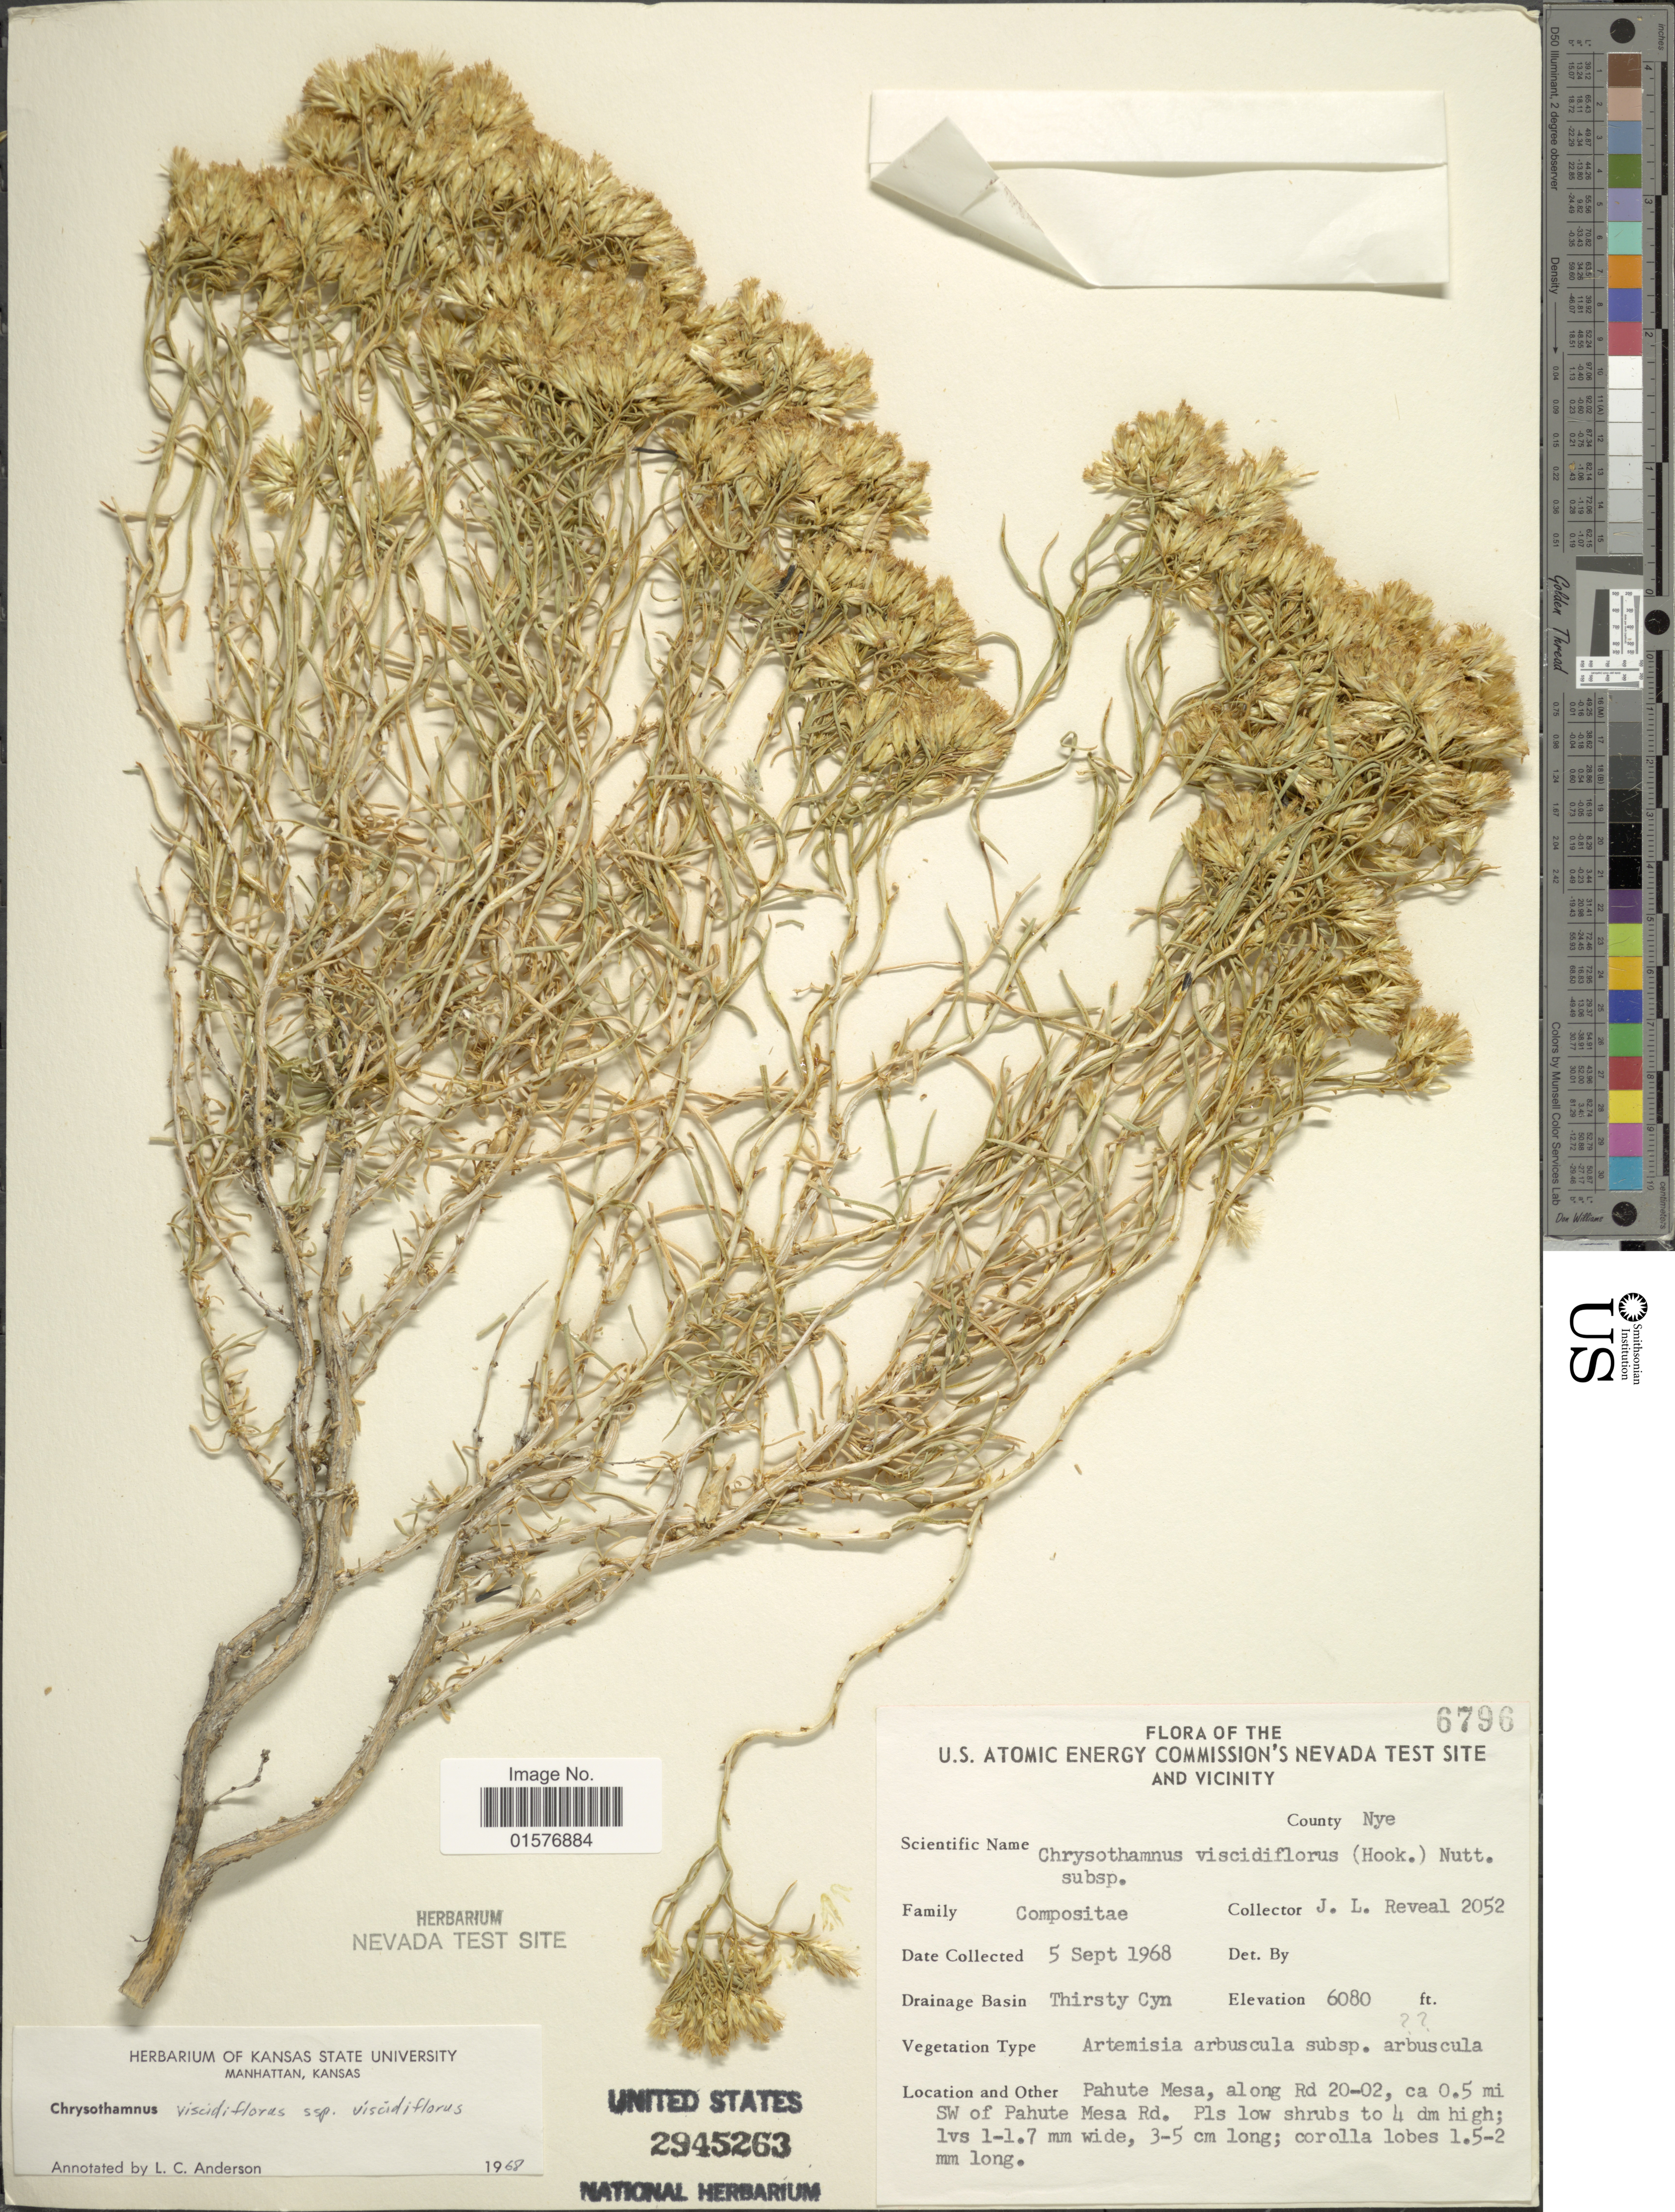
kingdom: Plantae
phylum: Tracheophyta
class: Magnoliopsida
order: Asterales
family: Asteraceae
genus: Chrysothamnus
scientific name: Chrysothamnus viscidiflorus subsp. viscidiflorus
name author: (Hook.) Nutt.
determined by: Urbatsch, Lowell E., Curator (LSU), Louisiana State University (UNITED STATES)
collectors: J. L. Reveal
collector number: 6796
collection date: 1968-09-05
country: United States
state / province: Nevada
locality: U. S. Atomic Energy Commission's Nevada Test Site And Vicinity, County Nye,Drainage Basin Thirsty Cyn, Pahute Mesa, along Rd 20-02, 0.5 mi SW of Pahute Mesa Rd. County Nye.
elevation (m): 1853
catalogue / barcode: US 2945263